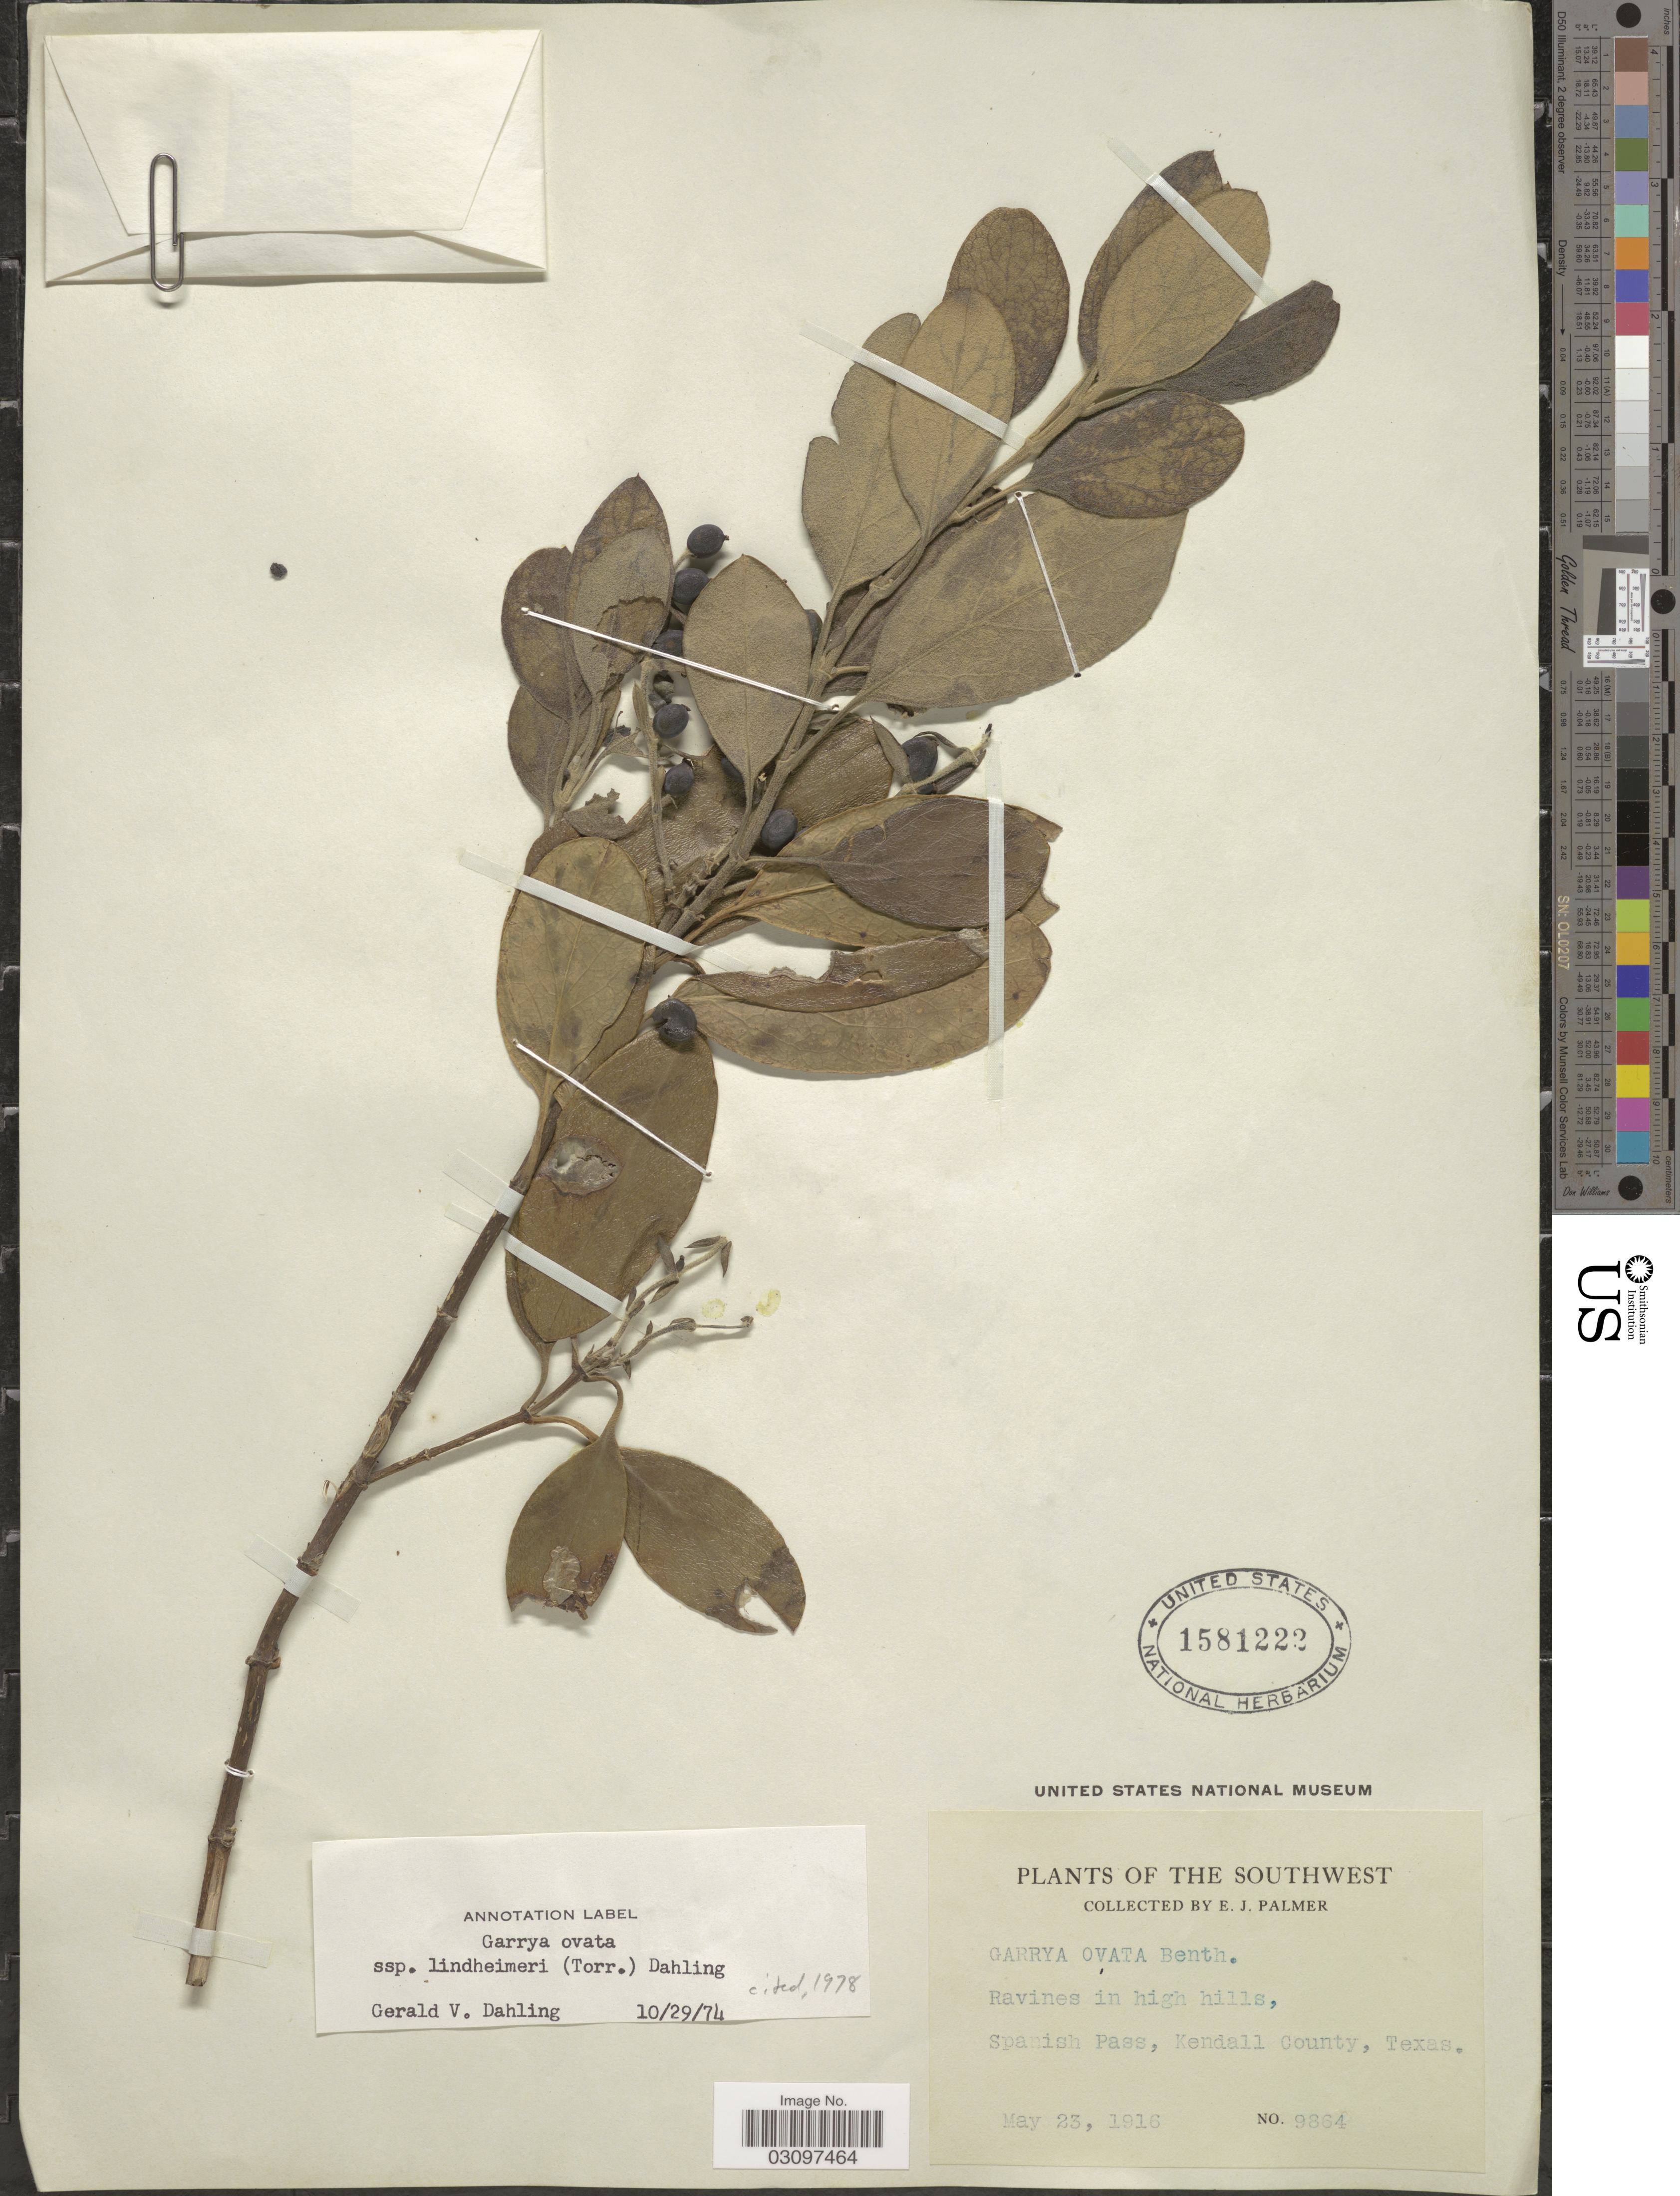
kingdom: Plantae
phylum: Tracheophyta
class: Magnoliopsida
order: Garryales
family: Garryaceae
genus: Garrya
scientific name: Garrya ovata subsp. lindheimeri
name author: (Torr.) Dahling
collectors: E. J. Palmer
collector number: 9864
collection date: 1916-05-23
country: United States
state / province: Texas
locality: The Southwest. Ravines in high hills, Spanish Pass, Kendall County.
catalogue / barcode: US 1581222